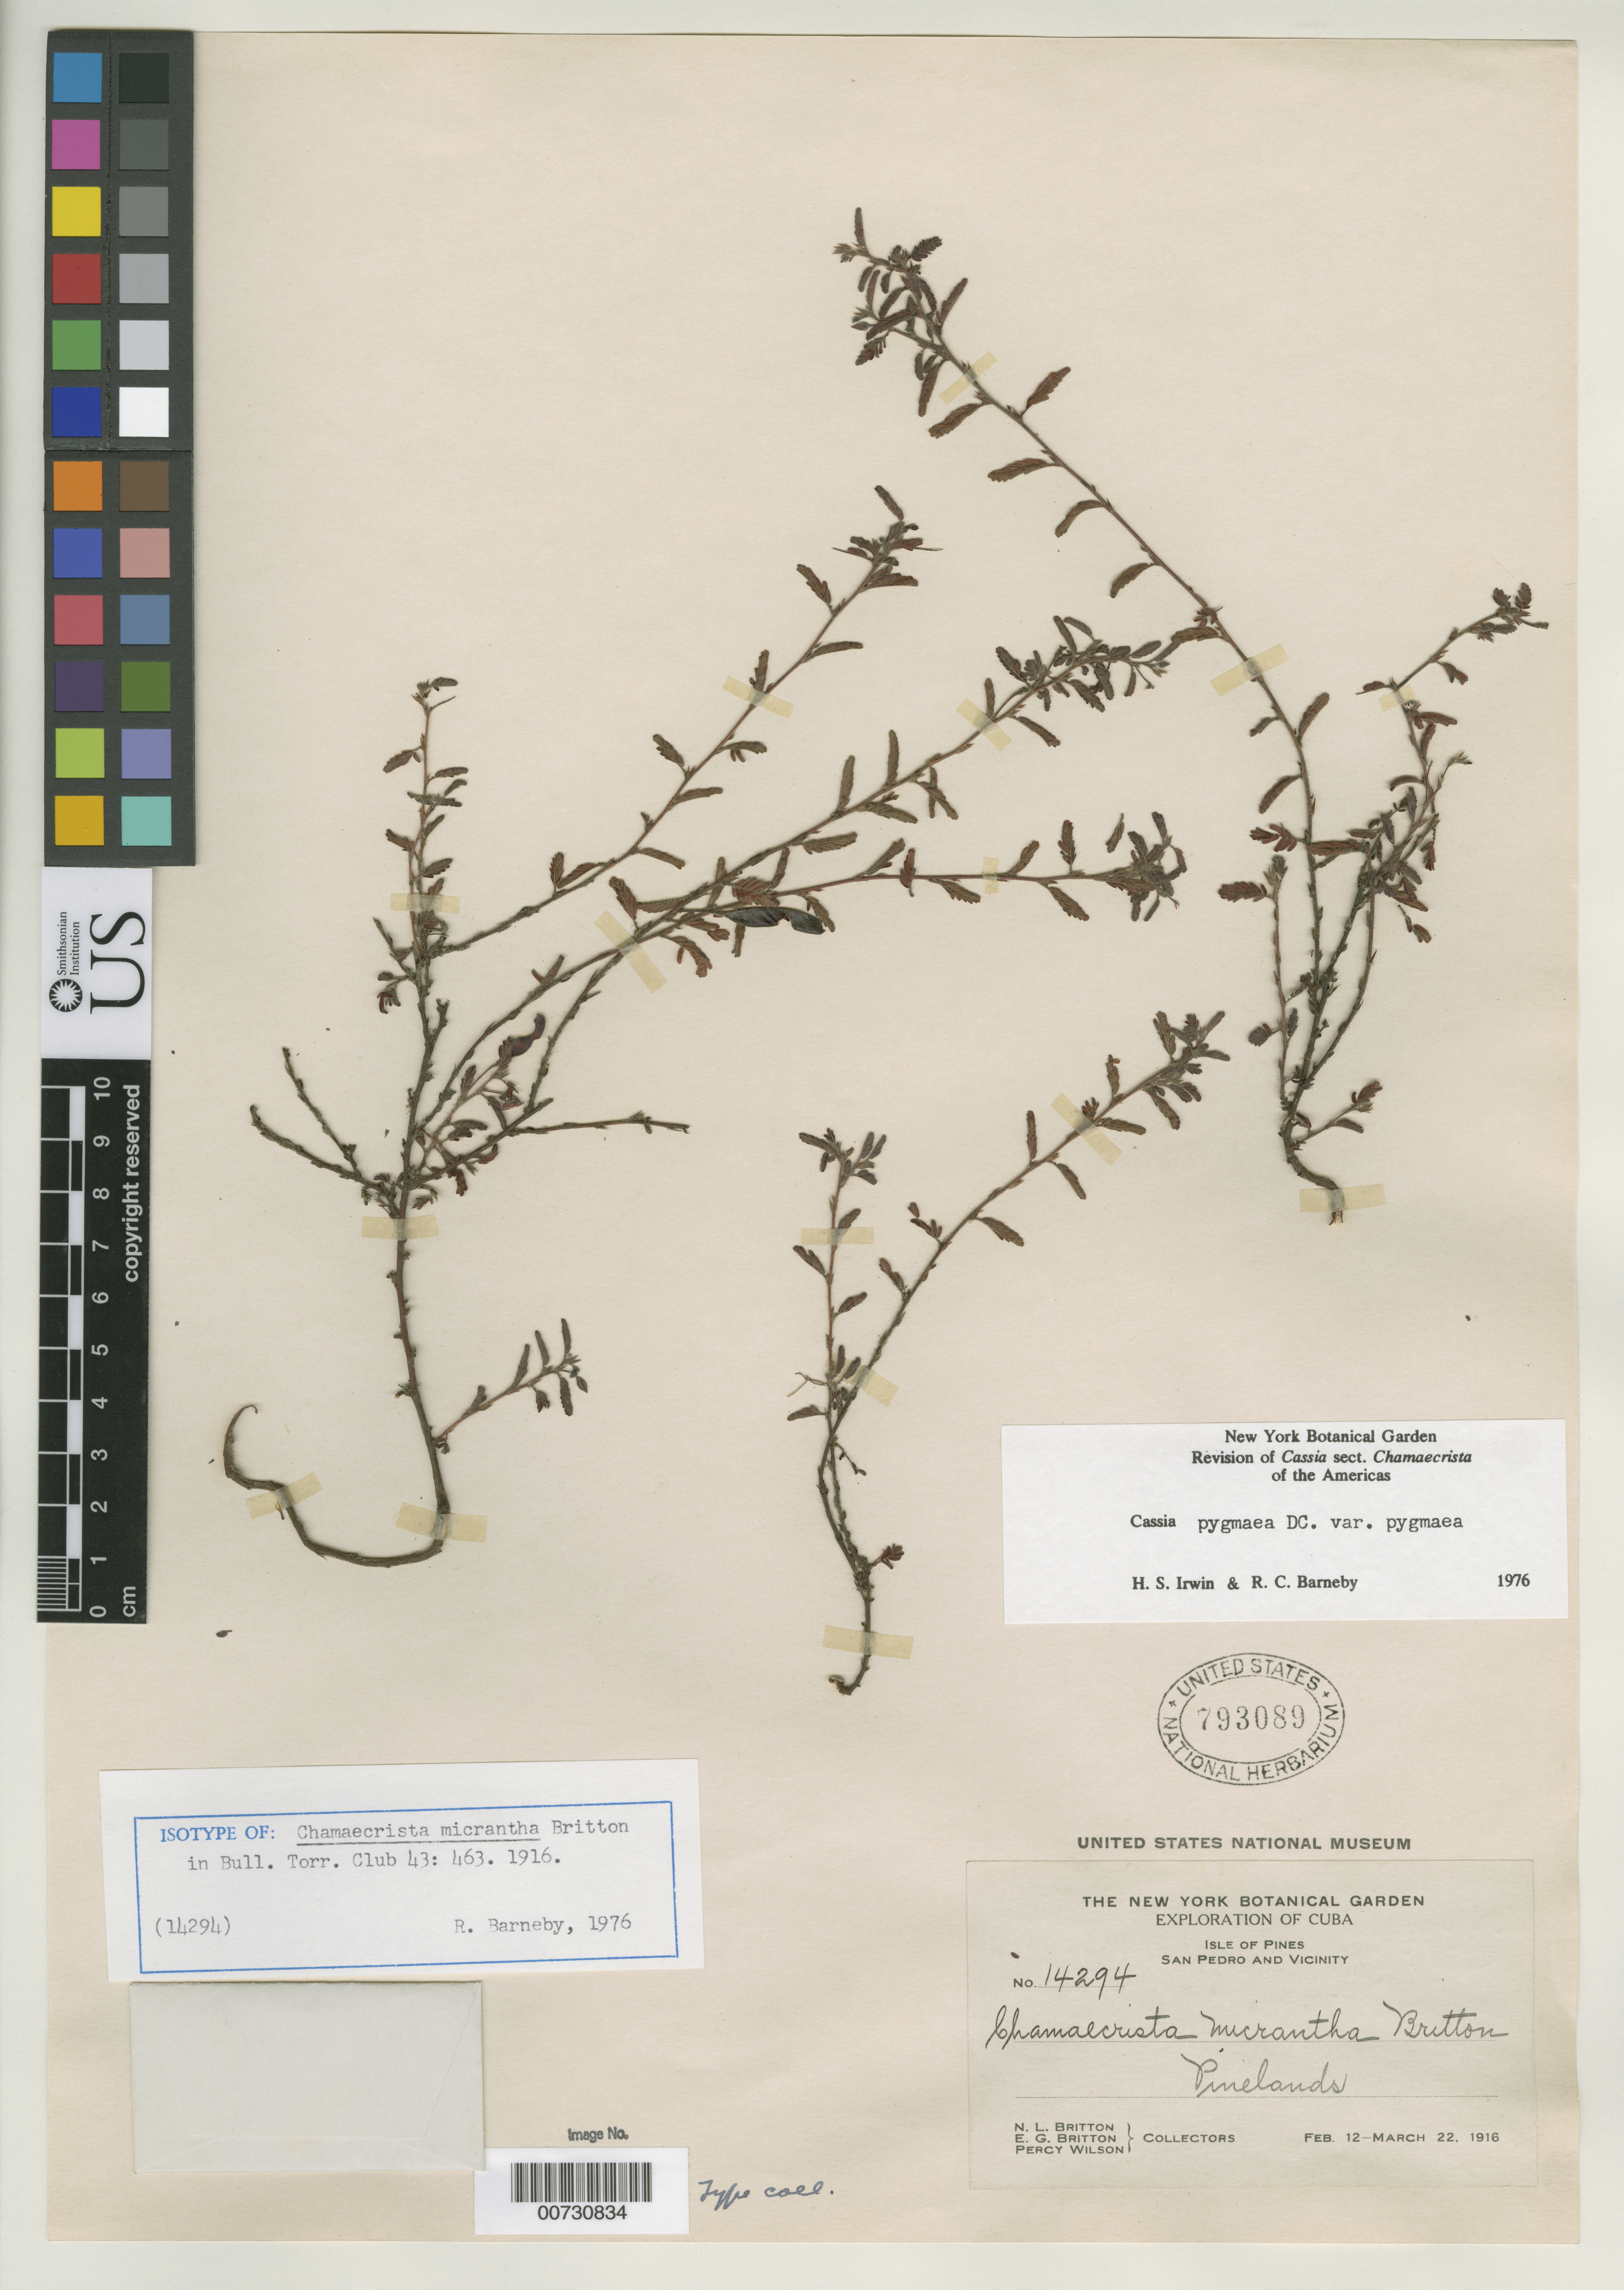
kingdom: Plantae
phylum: Tracheophyta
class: Magnoliopsida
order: Fabales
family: Fabaceae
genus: Chamaecrista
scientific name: Chamaecrista micrantha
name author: Britton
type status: Isotype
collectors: N. Britton, E. G. Britton & P. Wilson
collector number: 14294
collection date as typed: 12 Feb 1916 to 22 Mar 1916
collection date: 1916-02-12/1916-03-22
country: Cuba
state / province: Isla de la Juventud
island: Isla de la Juventud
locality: Isle of Pines, San Pedro and vicinity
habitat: Pinelands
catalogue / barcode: US 793089